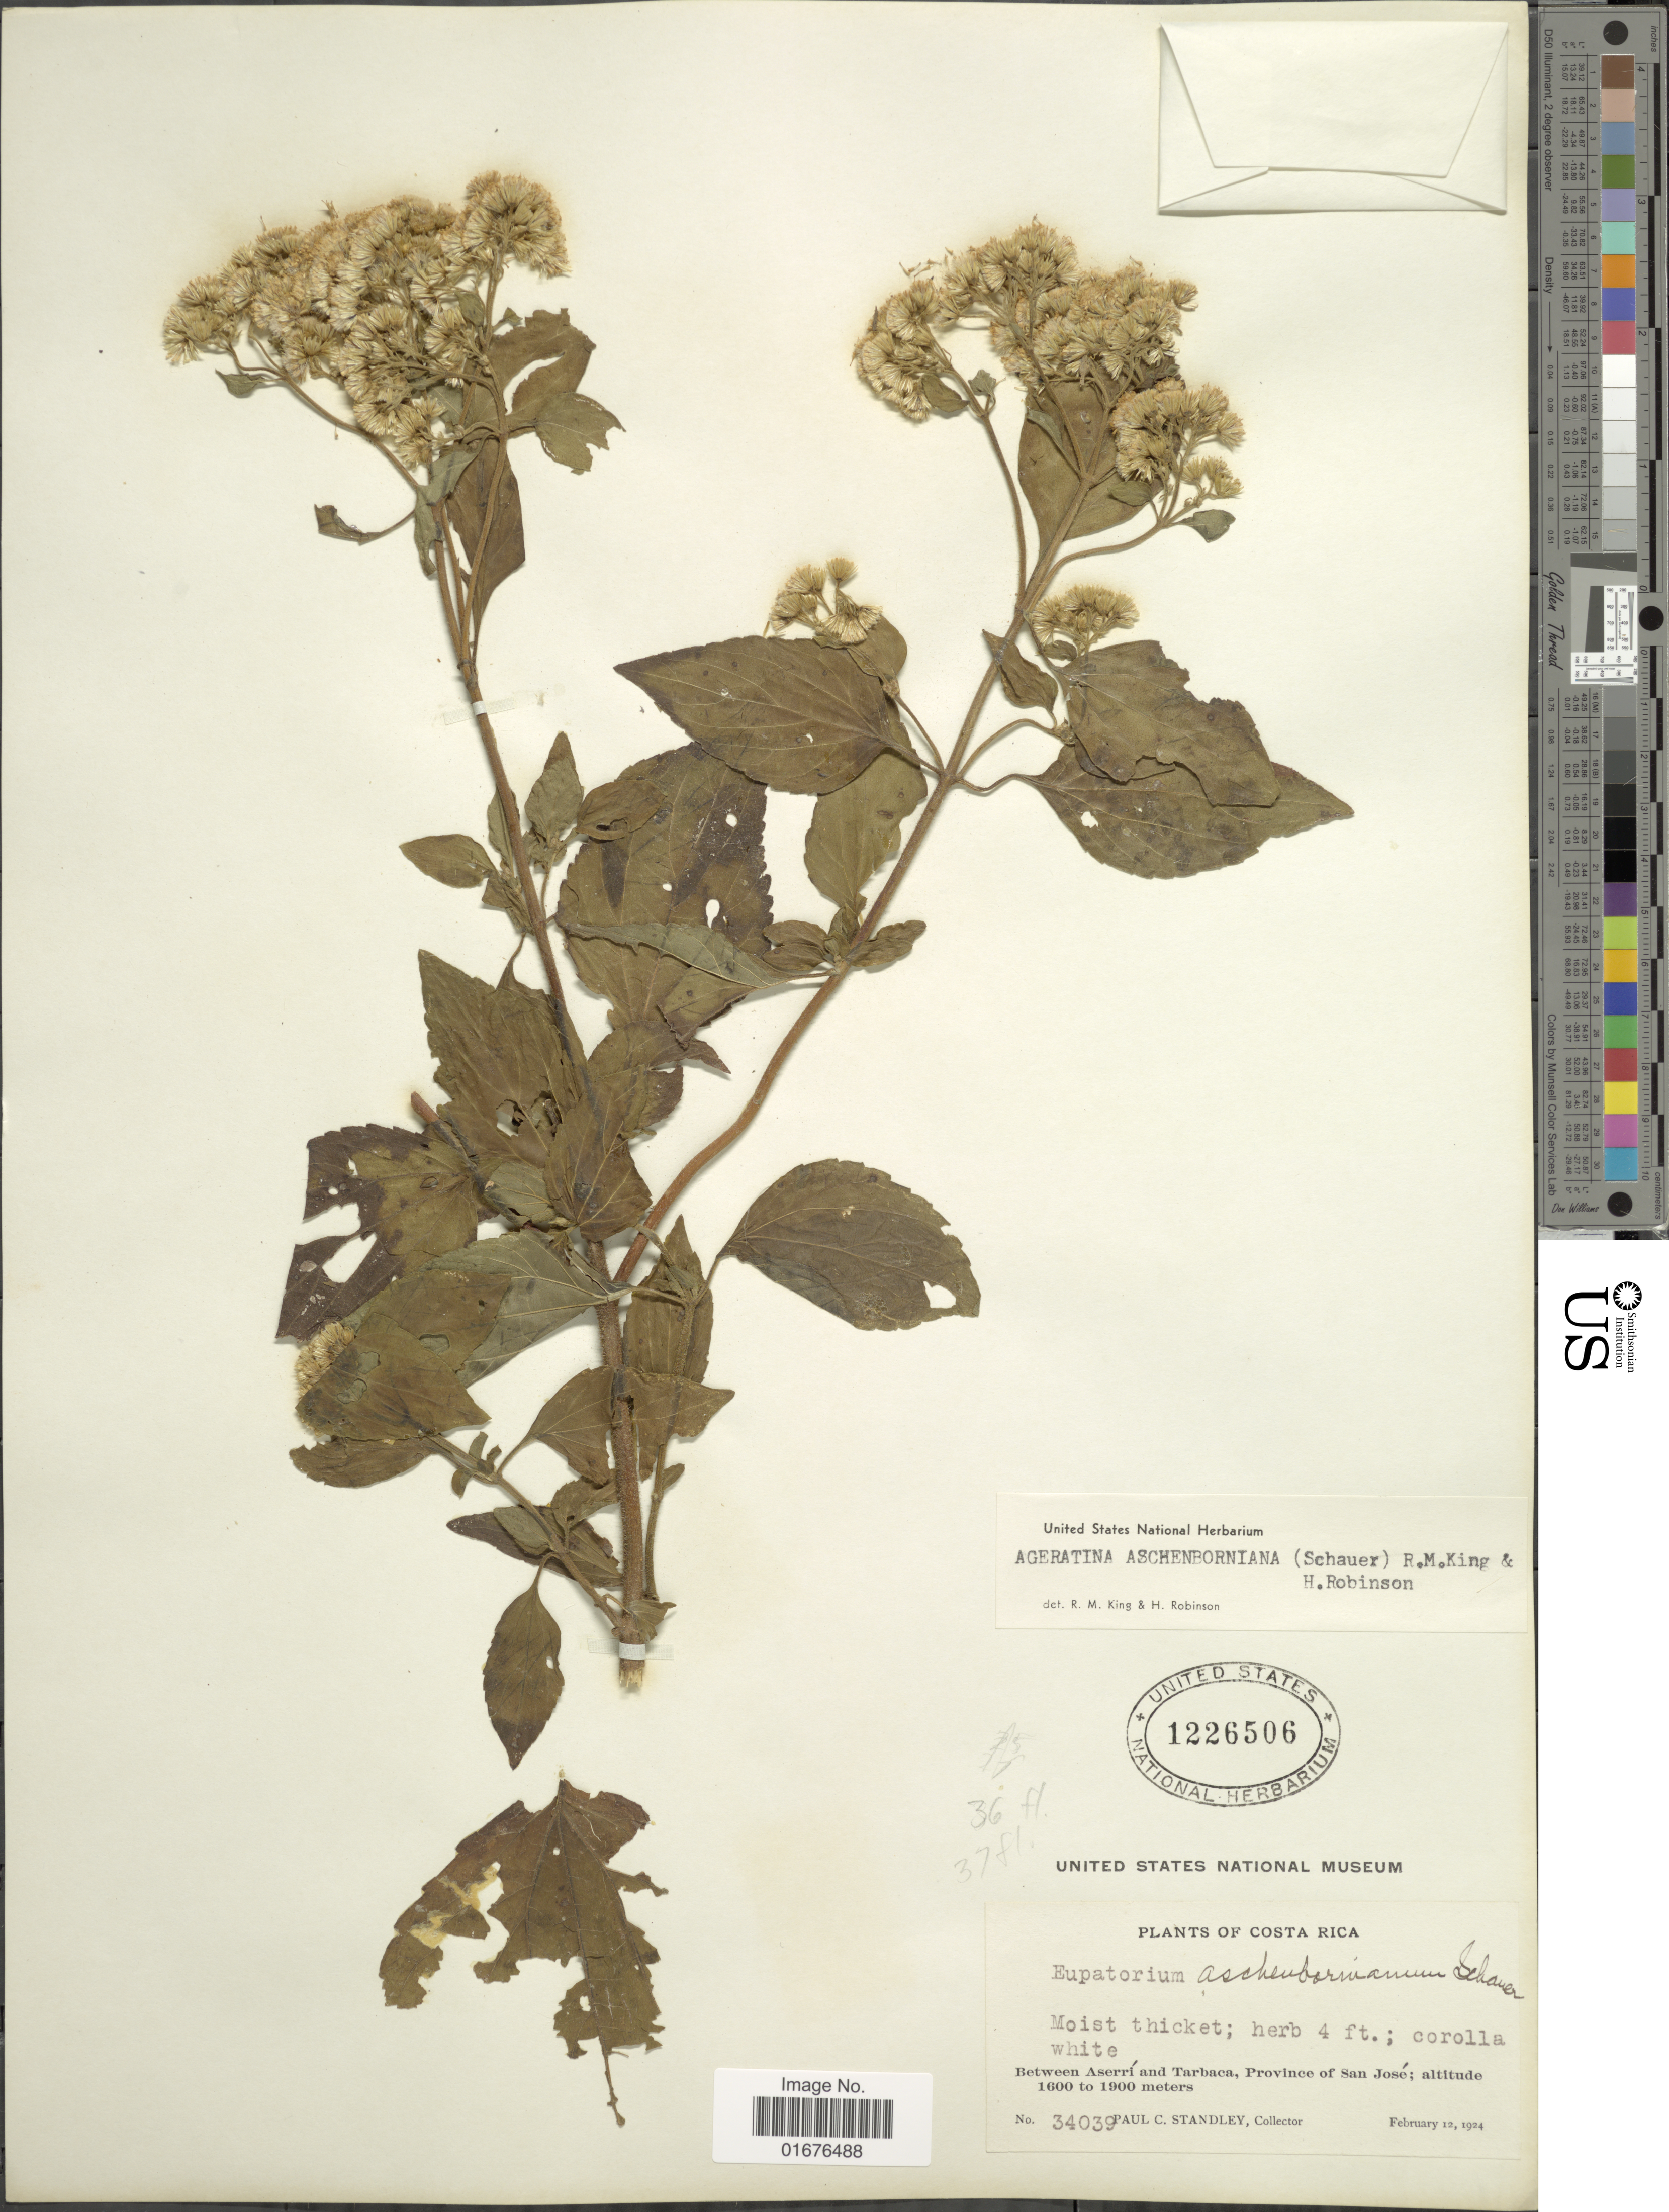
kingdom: Plantae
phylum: Tracheophyta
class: Magnoliopsida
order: Asterales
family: Asteraceae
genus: Ageratina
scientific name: Ageratina pichinchensis var. bustamenta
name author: (DC.) R.M. King & H. Rob.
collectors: P. C. Standley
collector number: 34039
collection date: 1924-02-12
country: Costa Rica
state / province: San José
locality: Moist thicket, between Aserrí and Tarbaca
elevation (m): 1600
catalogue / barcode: US 1226506